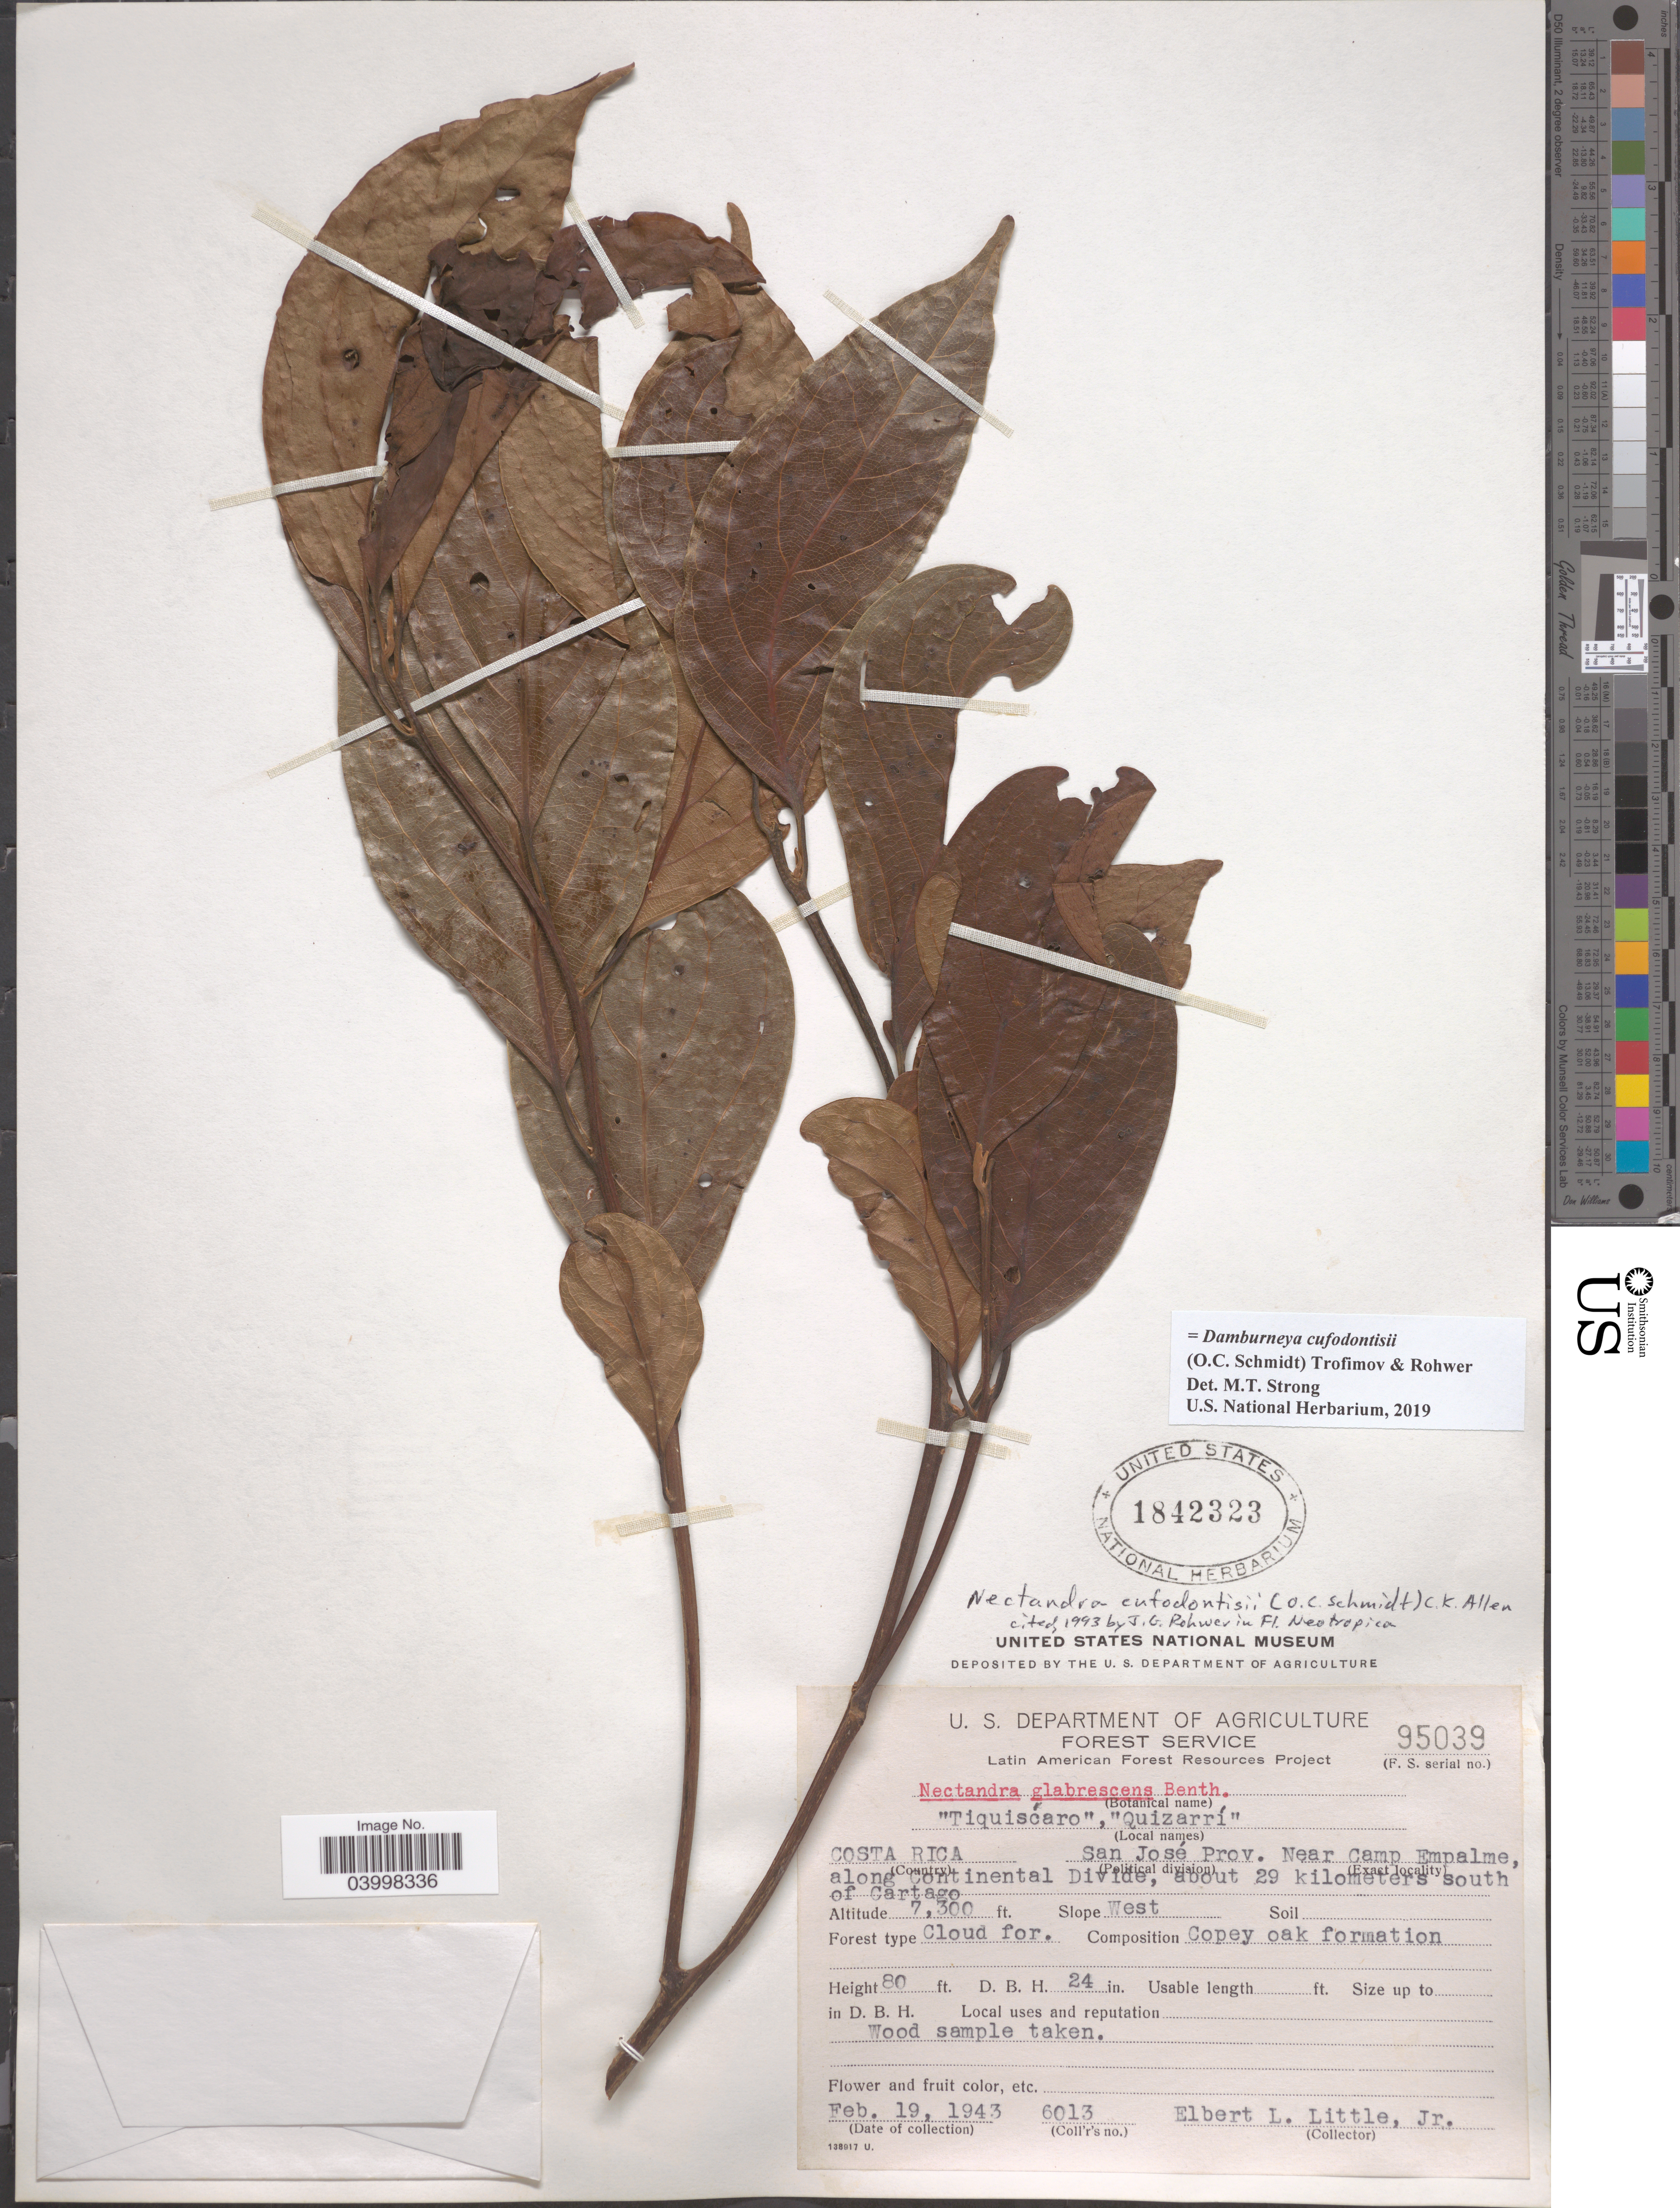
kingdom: Plantae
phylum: Tracheophyta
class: Magnoliopsida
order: Laurales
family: Lauraceae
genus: Damburneya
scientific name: Damburneya cufodontisii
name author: (O.C. Schmidt in Cufod.) Trofimov & Rohwer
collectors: E. L. Little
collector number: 6013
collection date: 1943-02-19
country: Costa Rica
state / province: San José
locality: Near Camp Empalme, along Continental Divide, about 29 kilometers south of Cartago.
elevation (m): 2225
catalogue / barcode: US 1842323